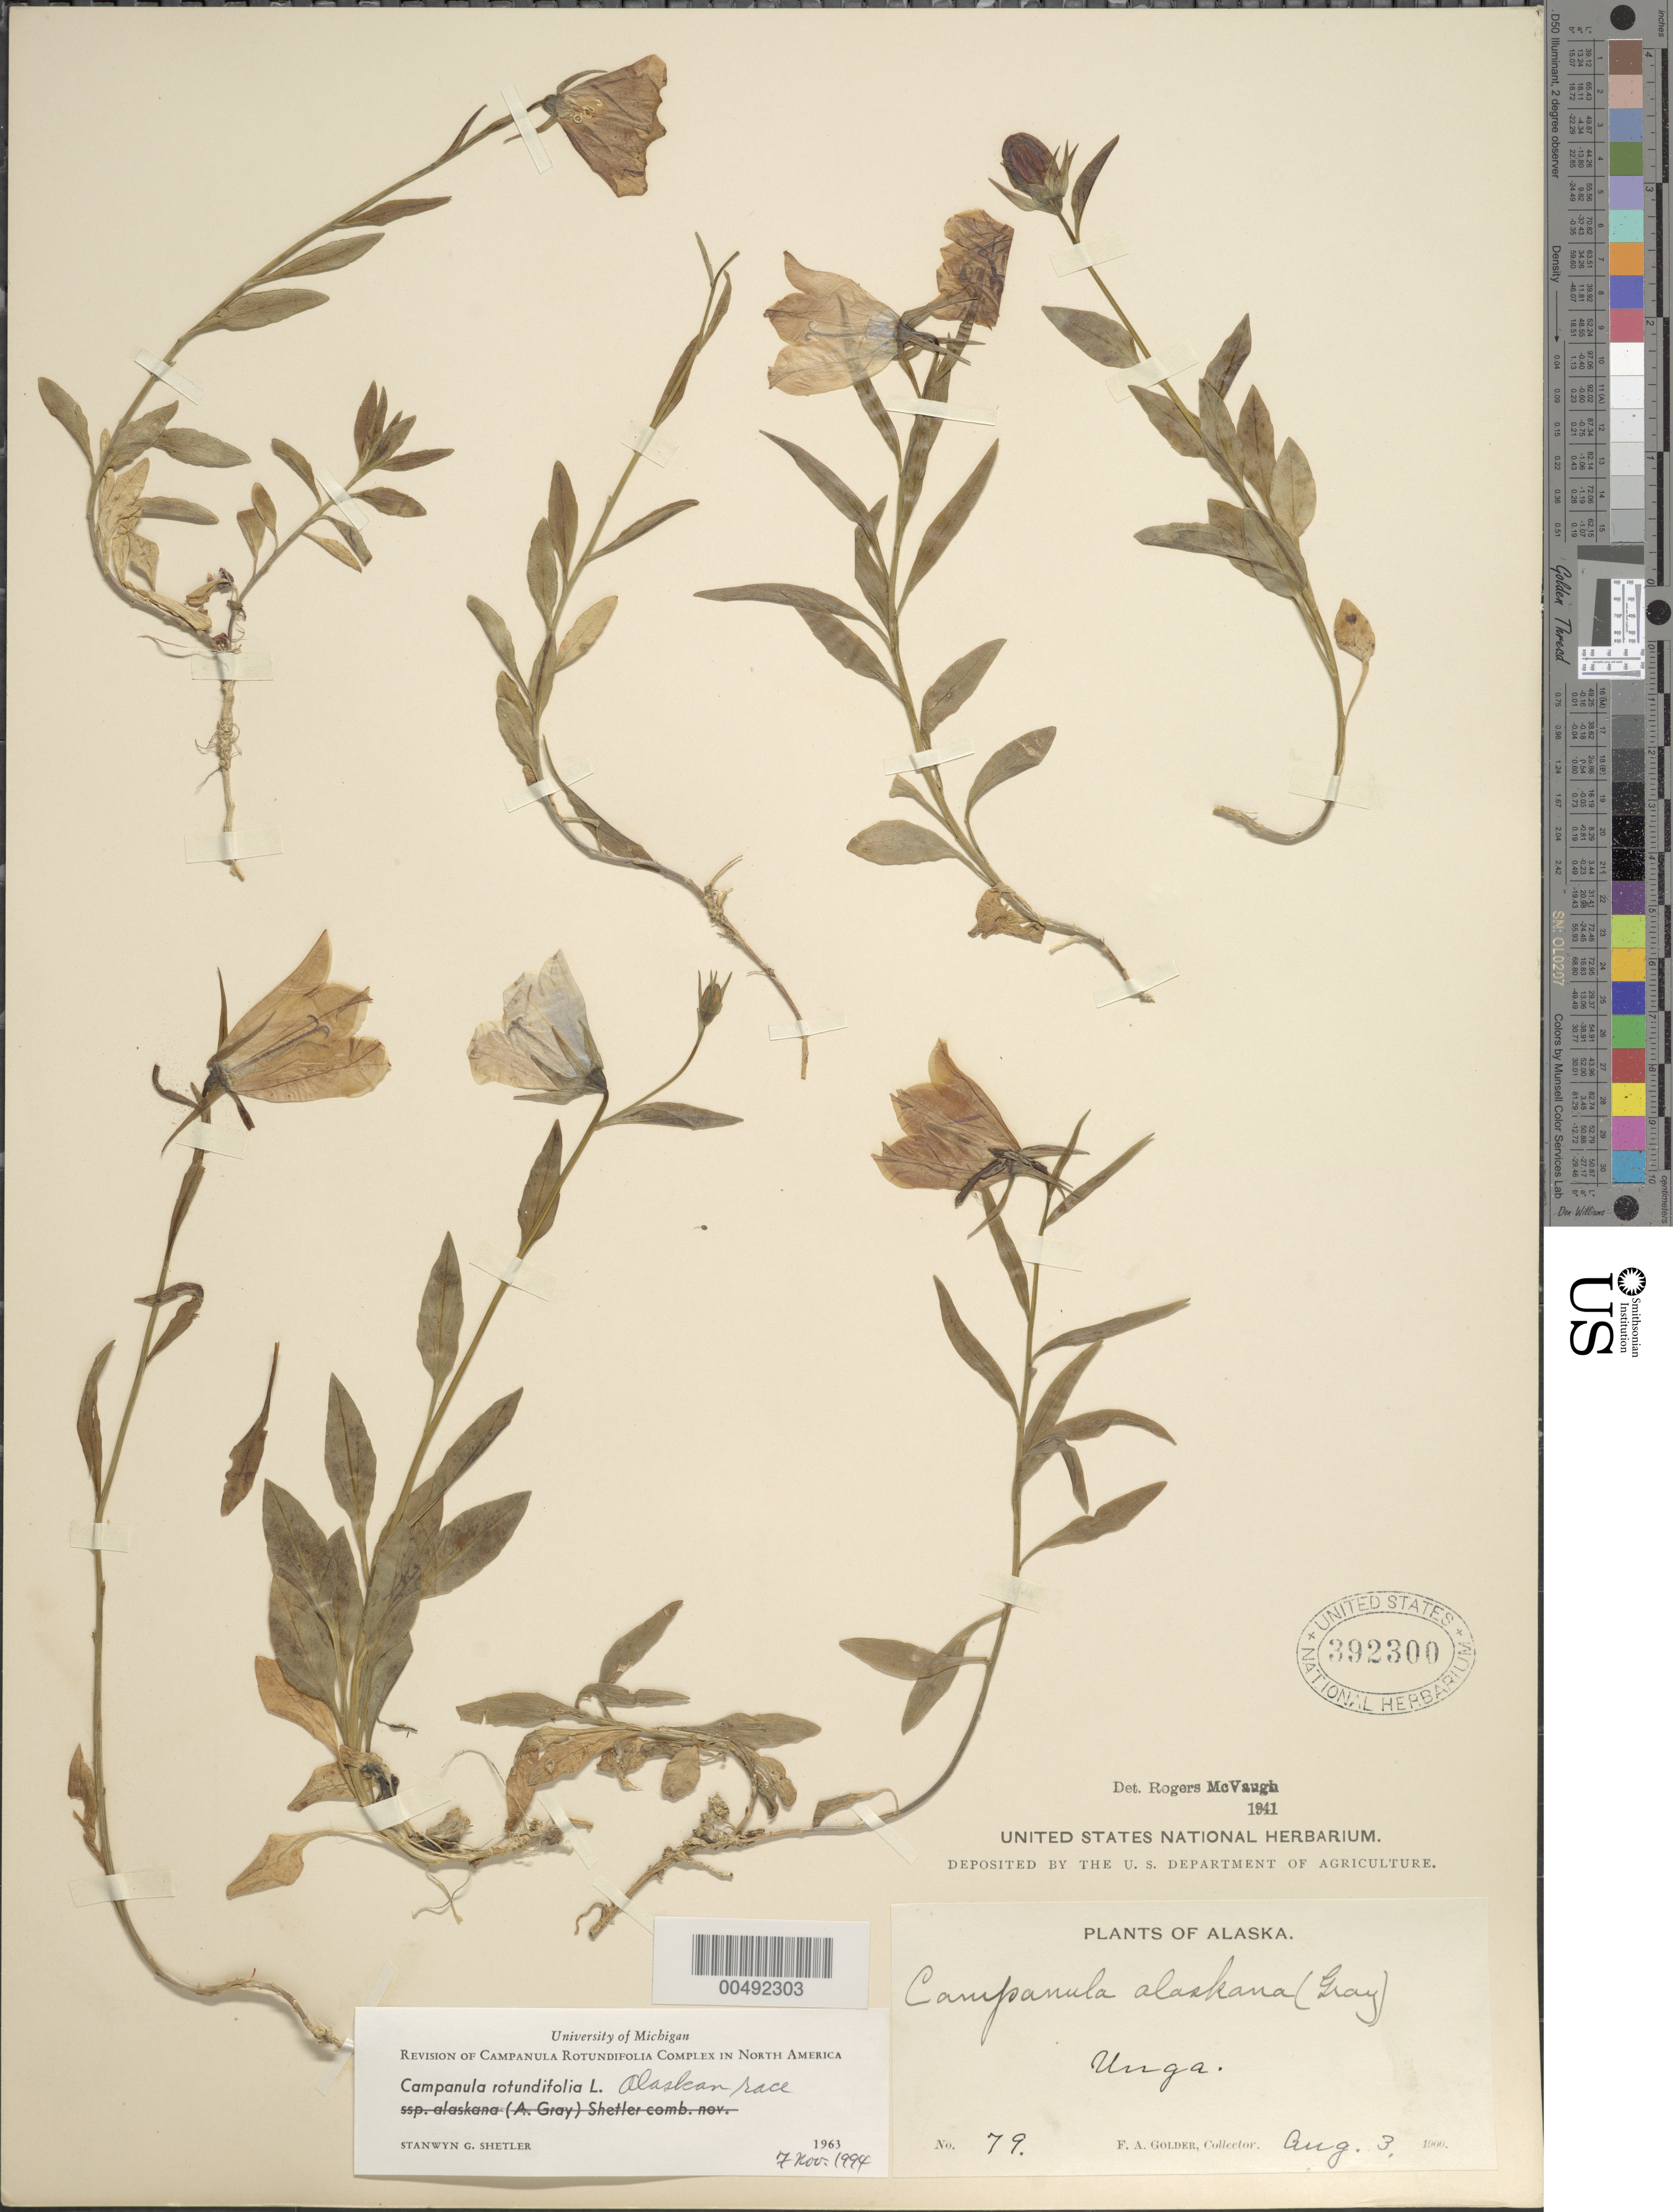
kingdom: Plantae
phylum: Tracheophyta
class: Magnoliopsida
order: Asterales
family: Campanulaceae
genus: Campanula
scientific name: Campanula rotundifolia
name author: L.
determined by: Shetler, Stanwyn G., (US), NMNH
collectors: F. Golder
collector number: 79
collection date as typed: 03 Aug 1900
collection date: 1900-08-03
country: United States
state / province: Alaska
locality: Unga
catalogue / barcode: US 392300